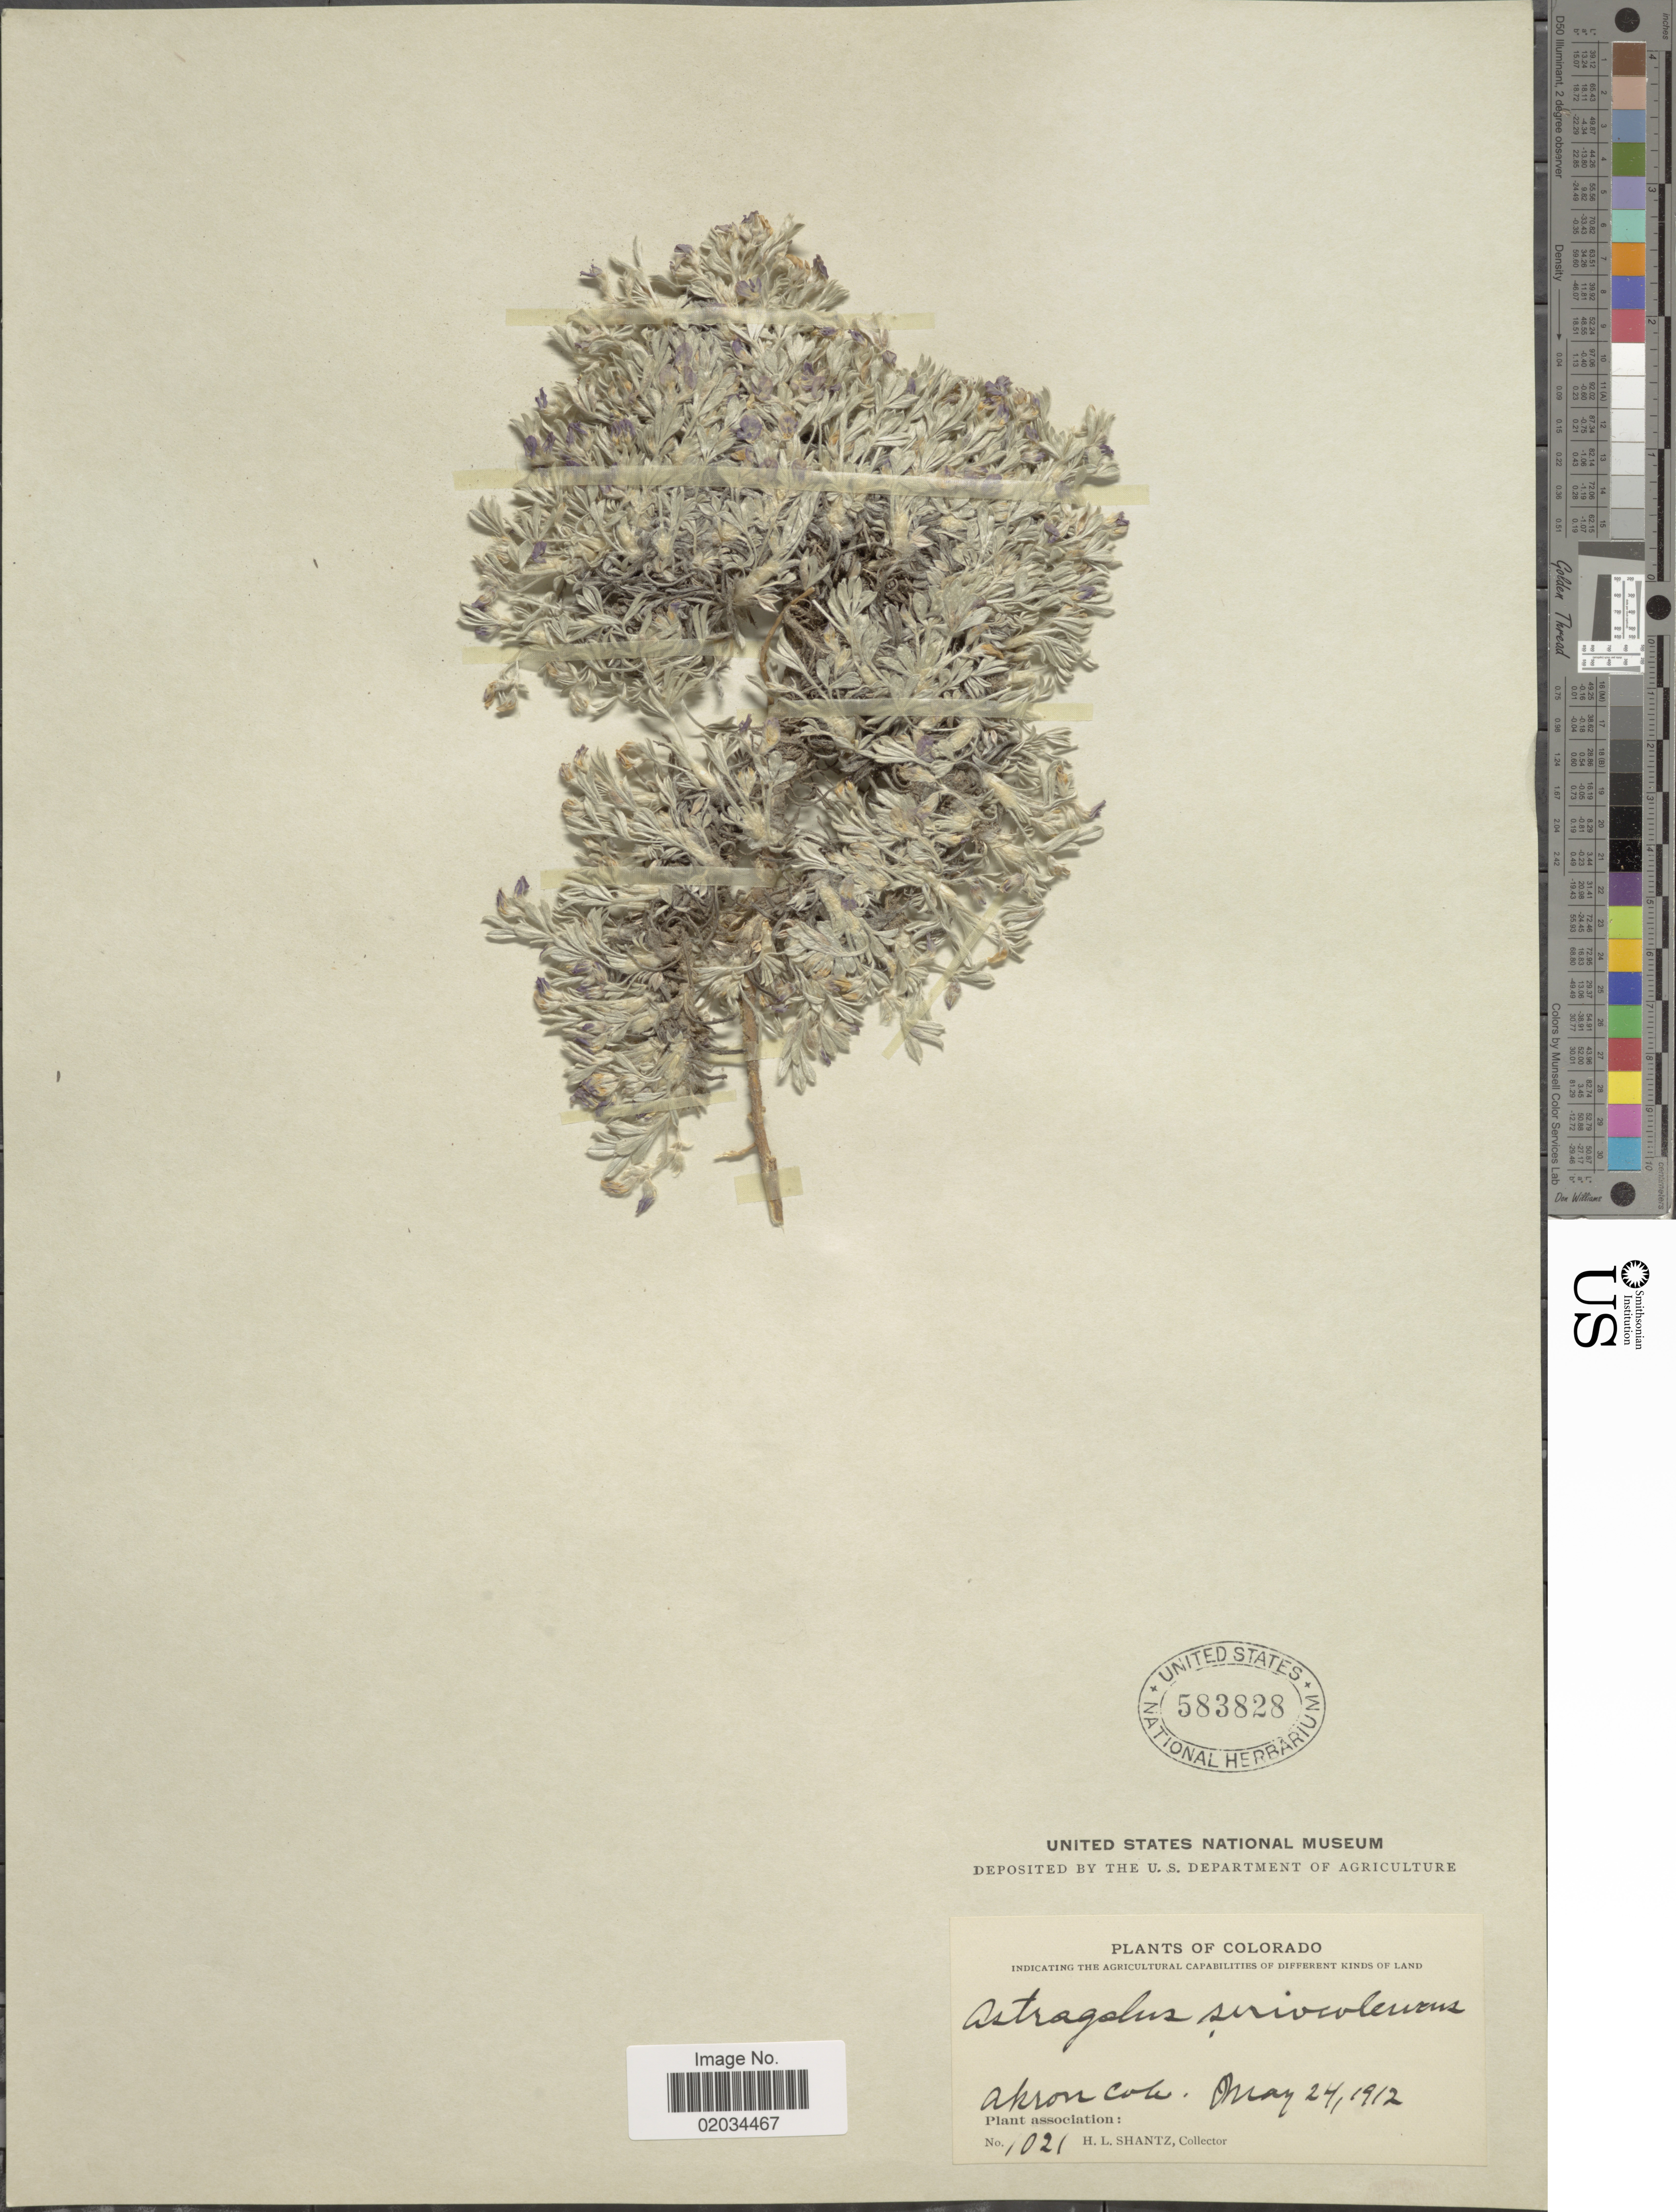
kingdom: Plantae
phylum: Tracheophyta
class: Magnoliopsida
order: Fabales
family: Fabaceae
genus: Astragalus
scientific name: Astragalus sericoleucus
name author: A. Gray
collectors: H. Shantz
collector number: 1021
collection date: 1912-05-24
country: United States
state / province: Colorado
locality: Akron, Colo.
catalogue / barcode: US 583828